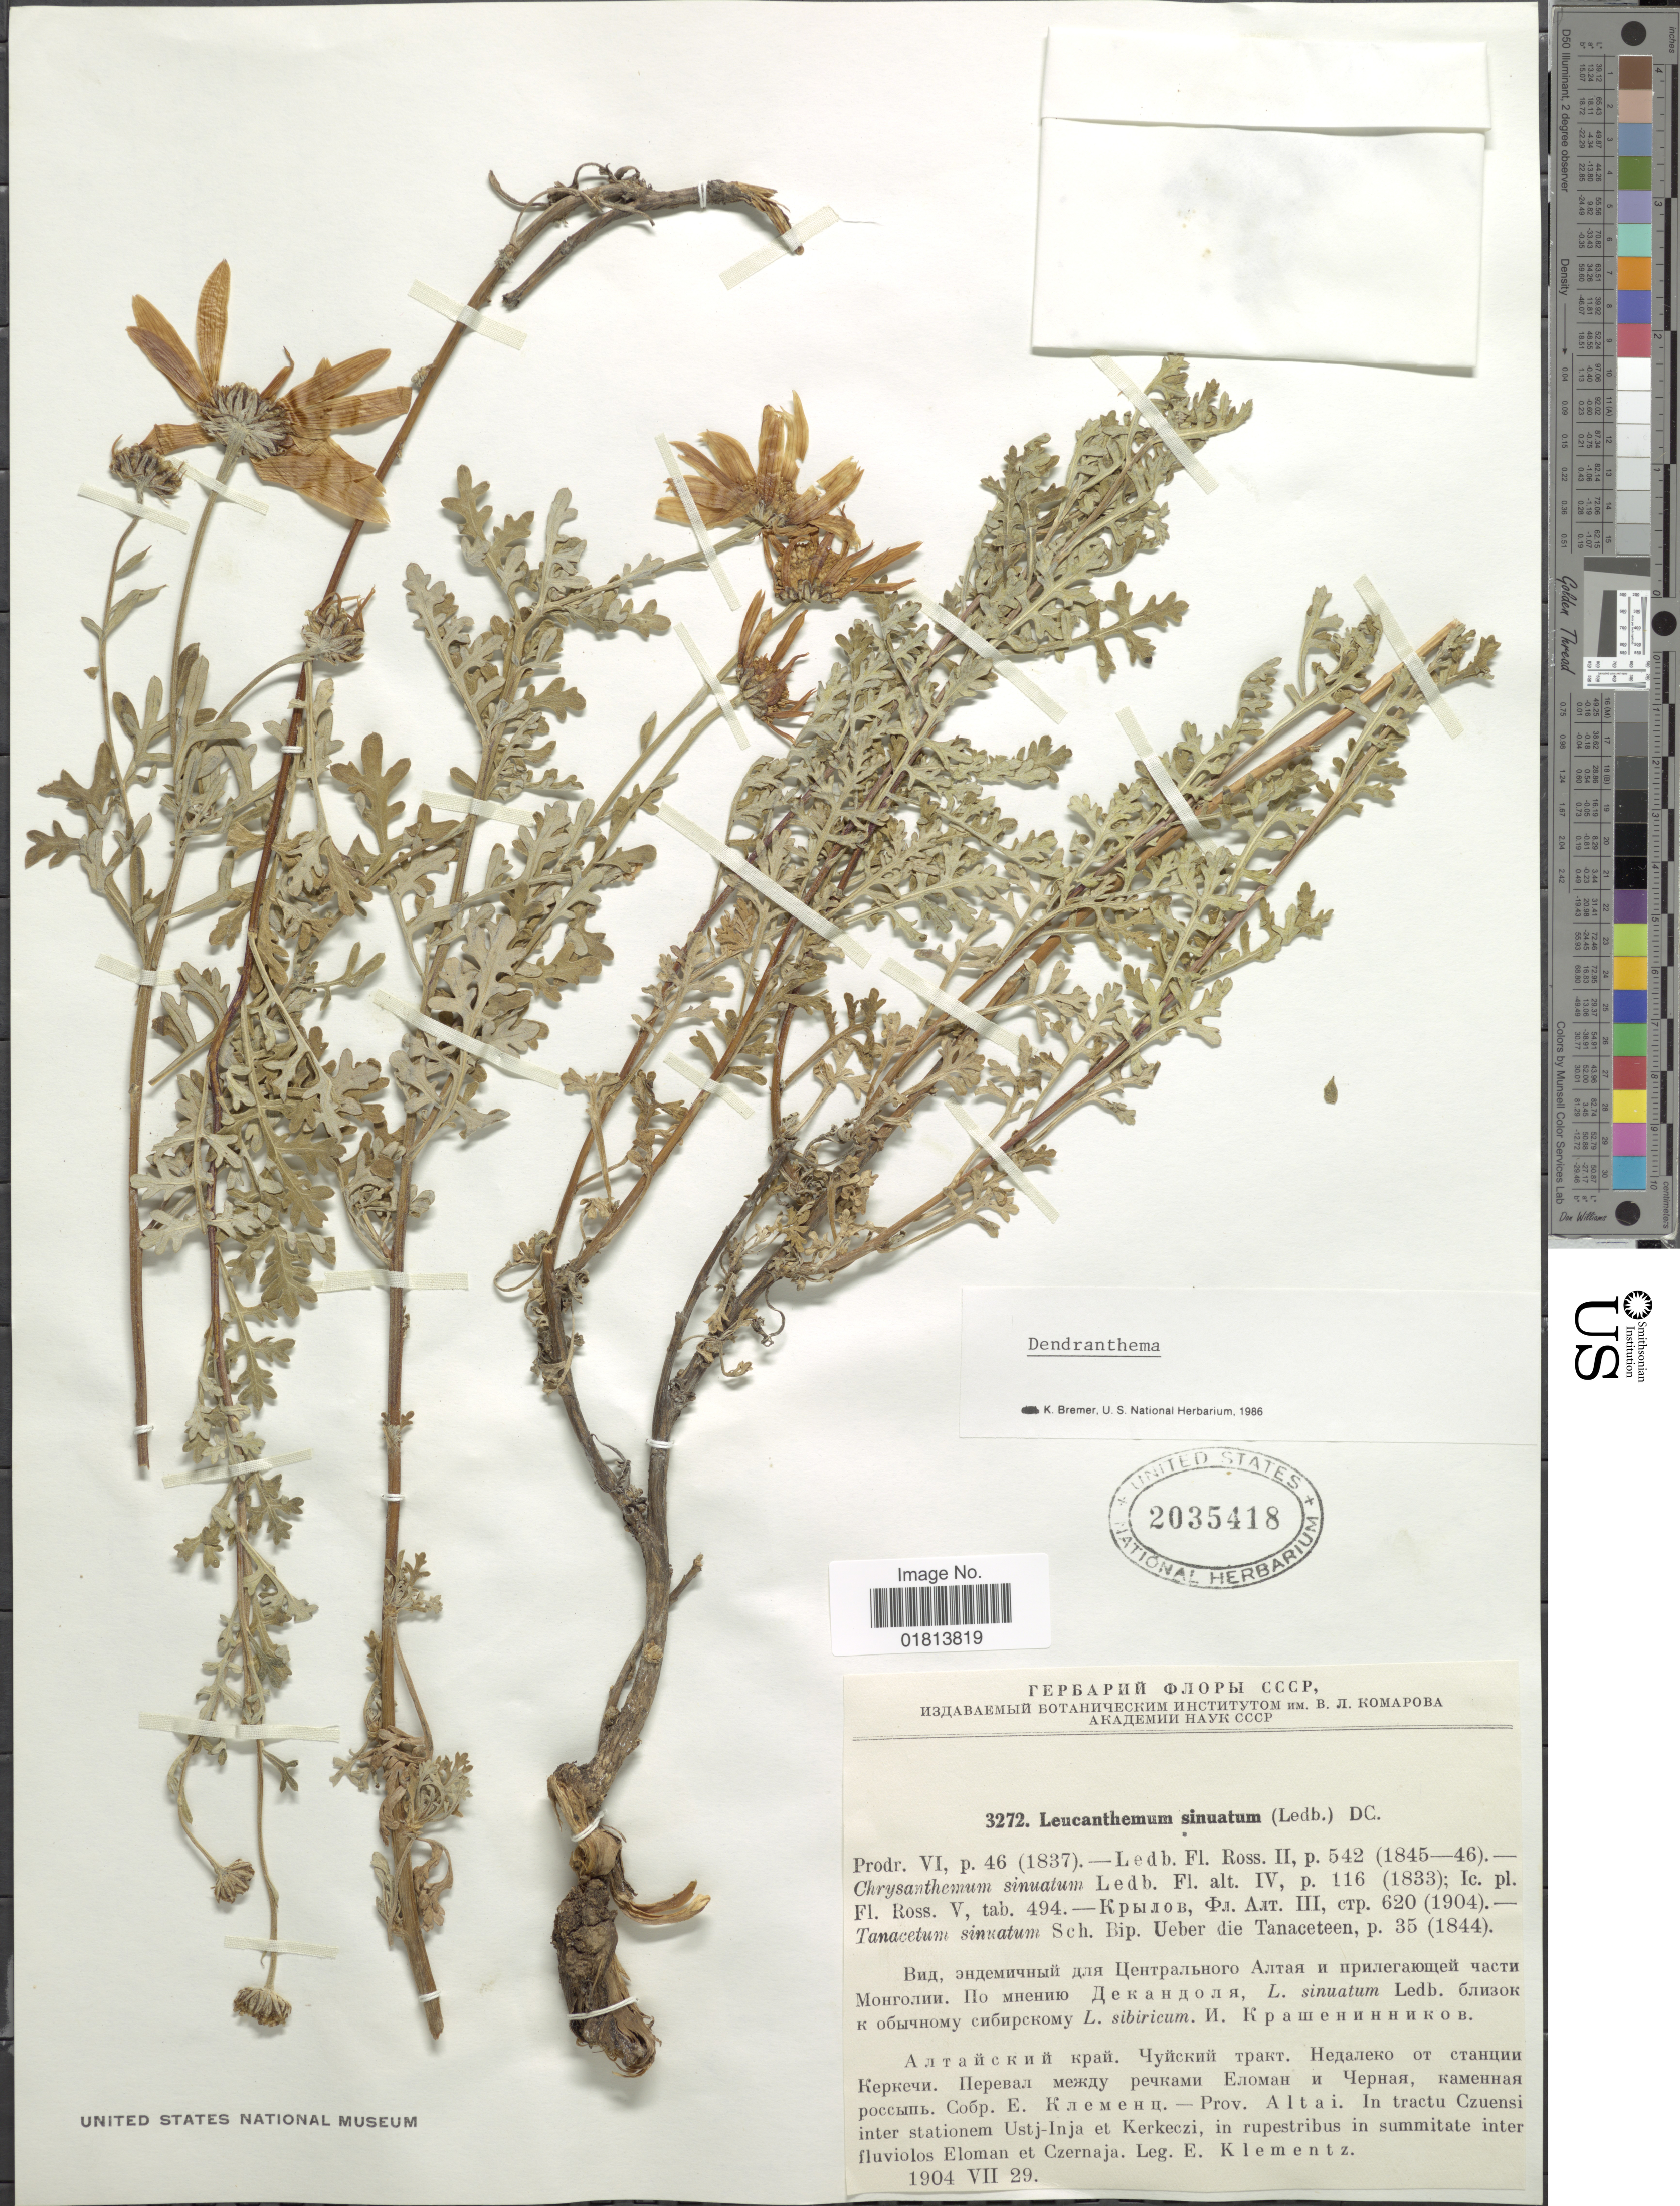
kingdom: Plantae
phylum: Tracheophyta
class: Magnoliopsida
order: Asterales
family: Asteraceae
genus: Dendranthema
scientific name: Dendranthema sinuatum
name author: (Ledeb.) DC.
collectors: E. Klementz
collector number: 3272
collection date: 1904-07-29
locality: Prov. Altai, In tractu Czuensi inter stationem Ustj-Inja et Kerkeczi, in rupestribus in summitate inter fluviolos Eloman et Czernaja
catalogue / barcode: US 2035418